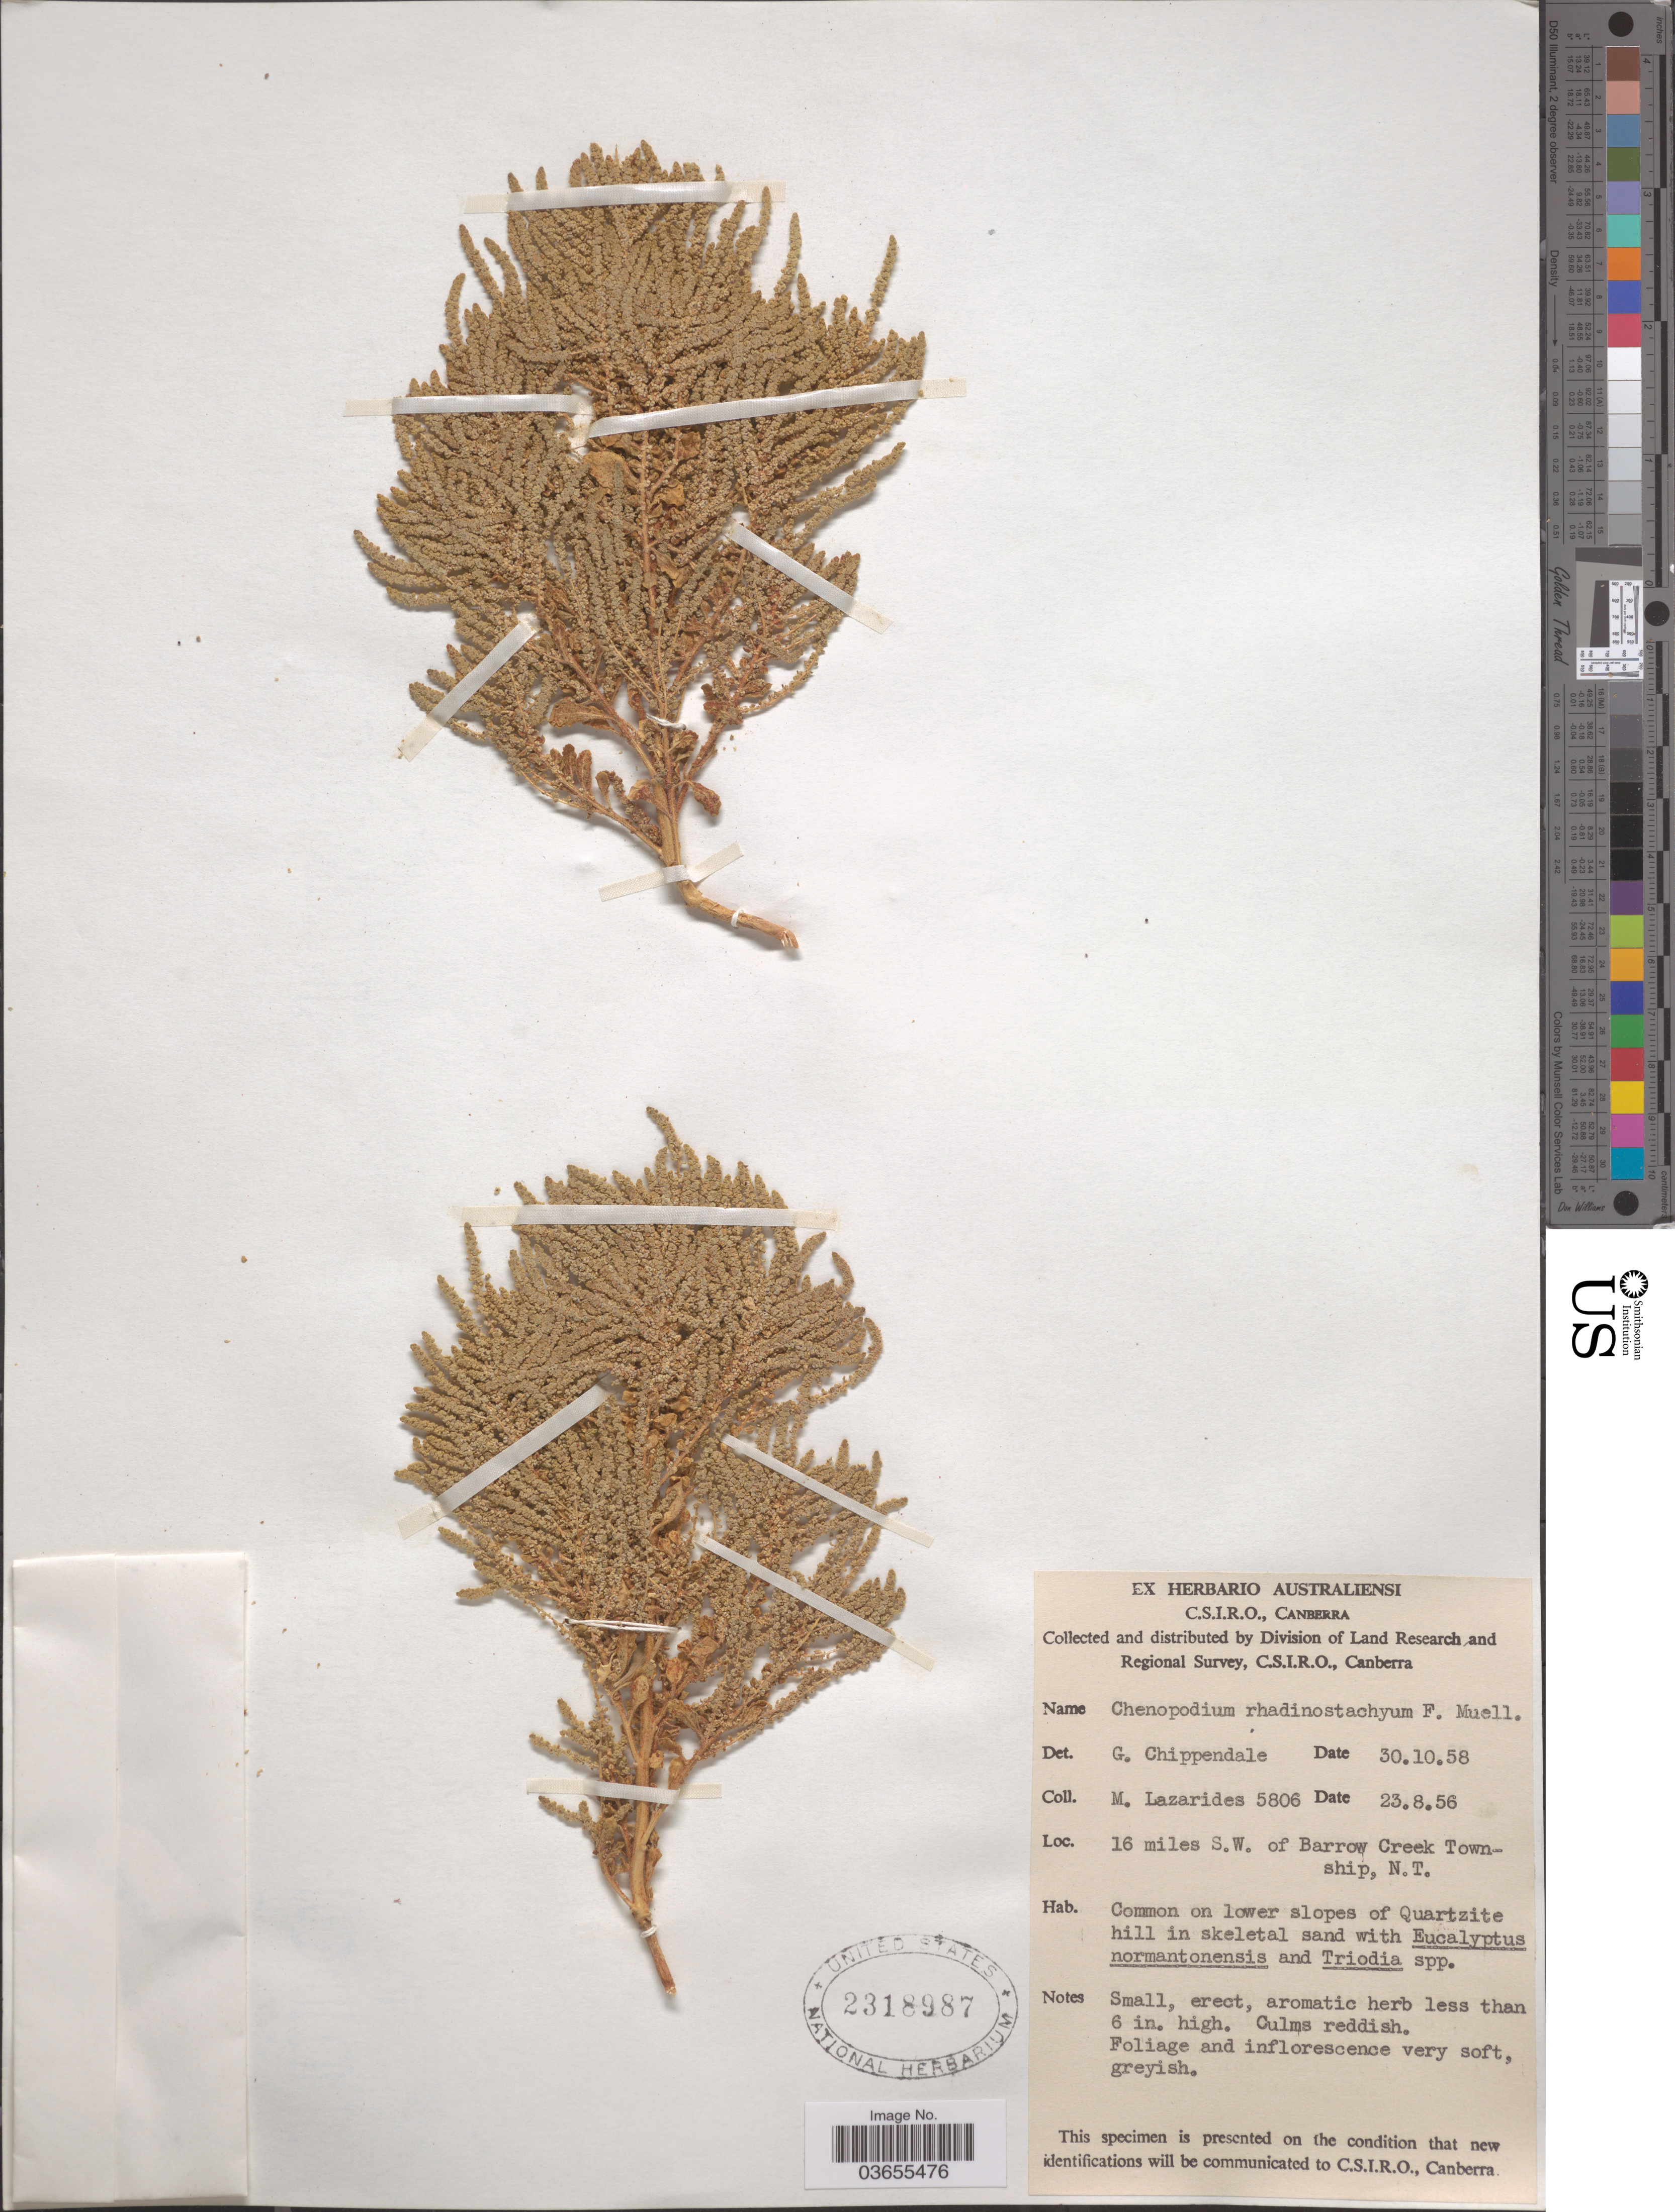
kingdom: Plantae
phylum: Tracheophyta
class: Magnoliopsida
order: Caryophyllales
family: Amaranthaceae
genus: Chenopodium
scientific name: Chenopodium rhadinostachyum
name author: F. Muell.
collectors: M. Lazarides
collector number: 5806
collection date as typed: Transcribed d/m/y: 23/8/56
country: Australia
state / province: Northern Territory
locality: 16 miles S. W. of Barrow Creek Township.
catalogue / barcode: US 2318987